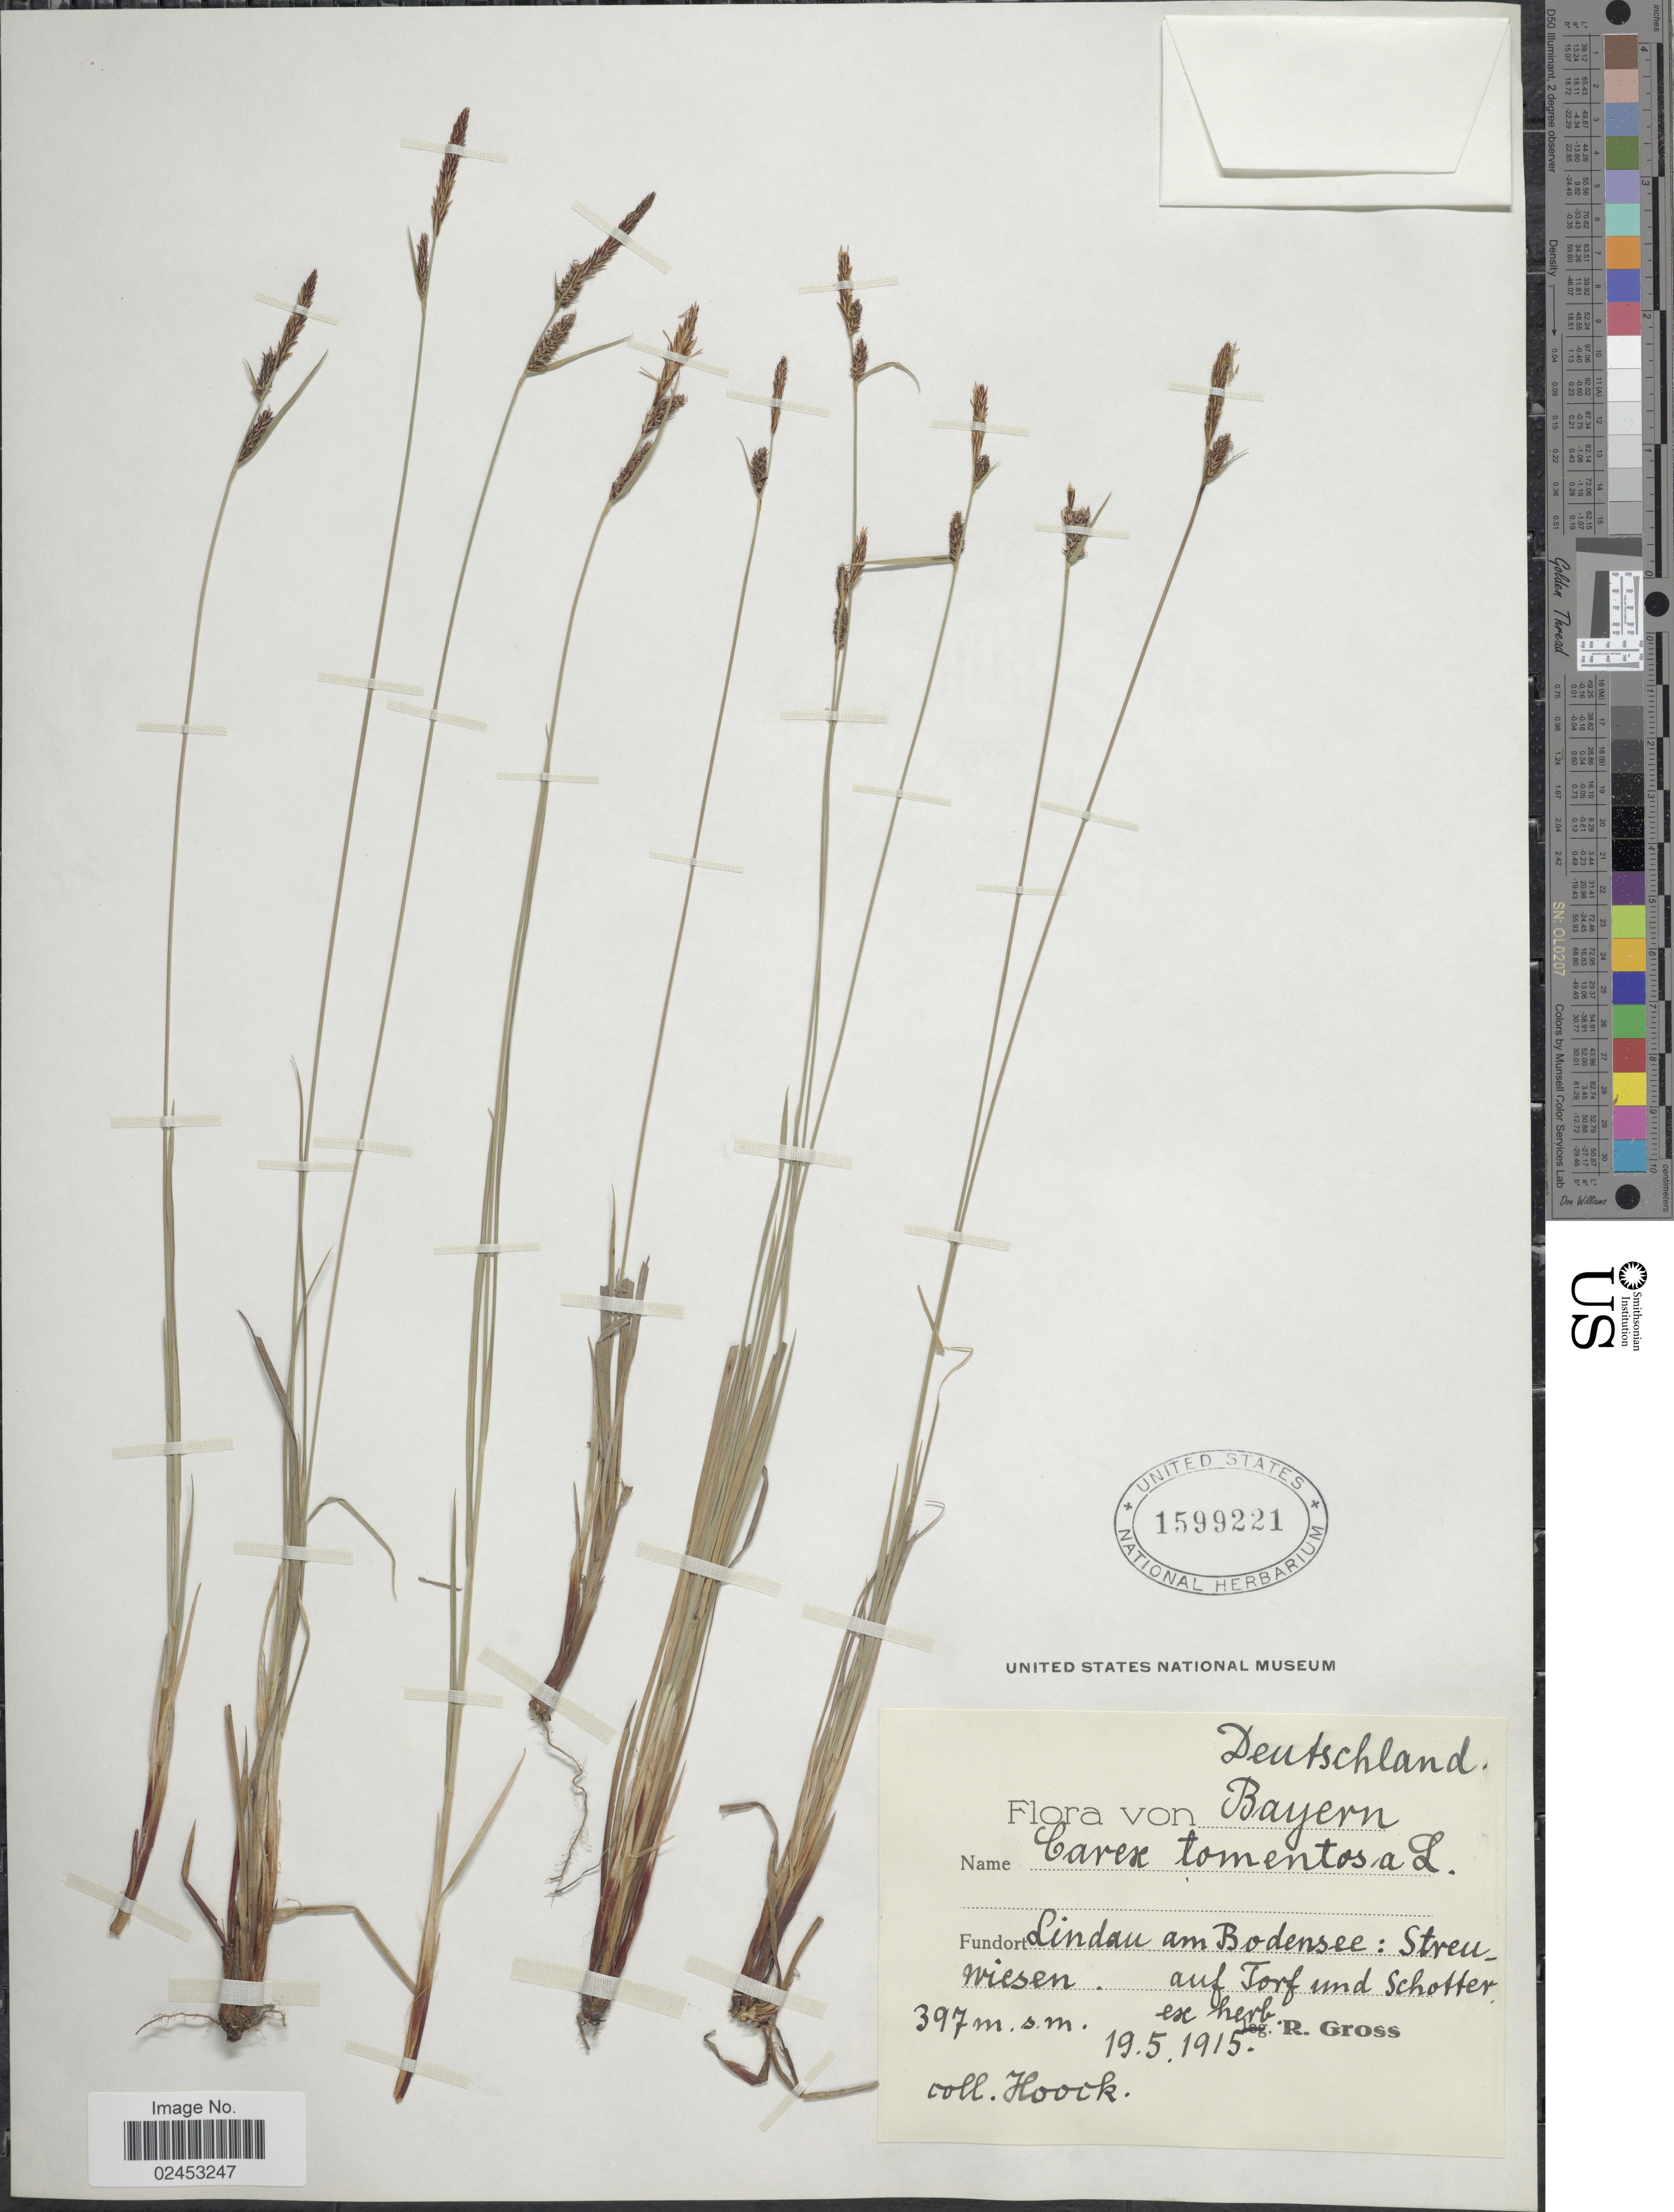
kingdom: Plantae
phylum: Tracheophyta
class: Liliopsida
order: Poales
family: Cyperaceae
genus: Carex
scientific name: Carex tomentosa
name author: L.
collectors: -. Hoock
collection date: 1915-05-19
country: Germany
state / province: Bayern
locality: Deutschland, Fundort Lindau am Bodensee: Streuwiesen, auf Torf und Schotter.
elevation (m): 397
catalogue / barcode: US 1599221